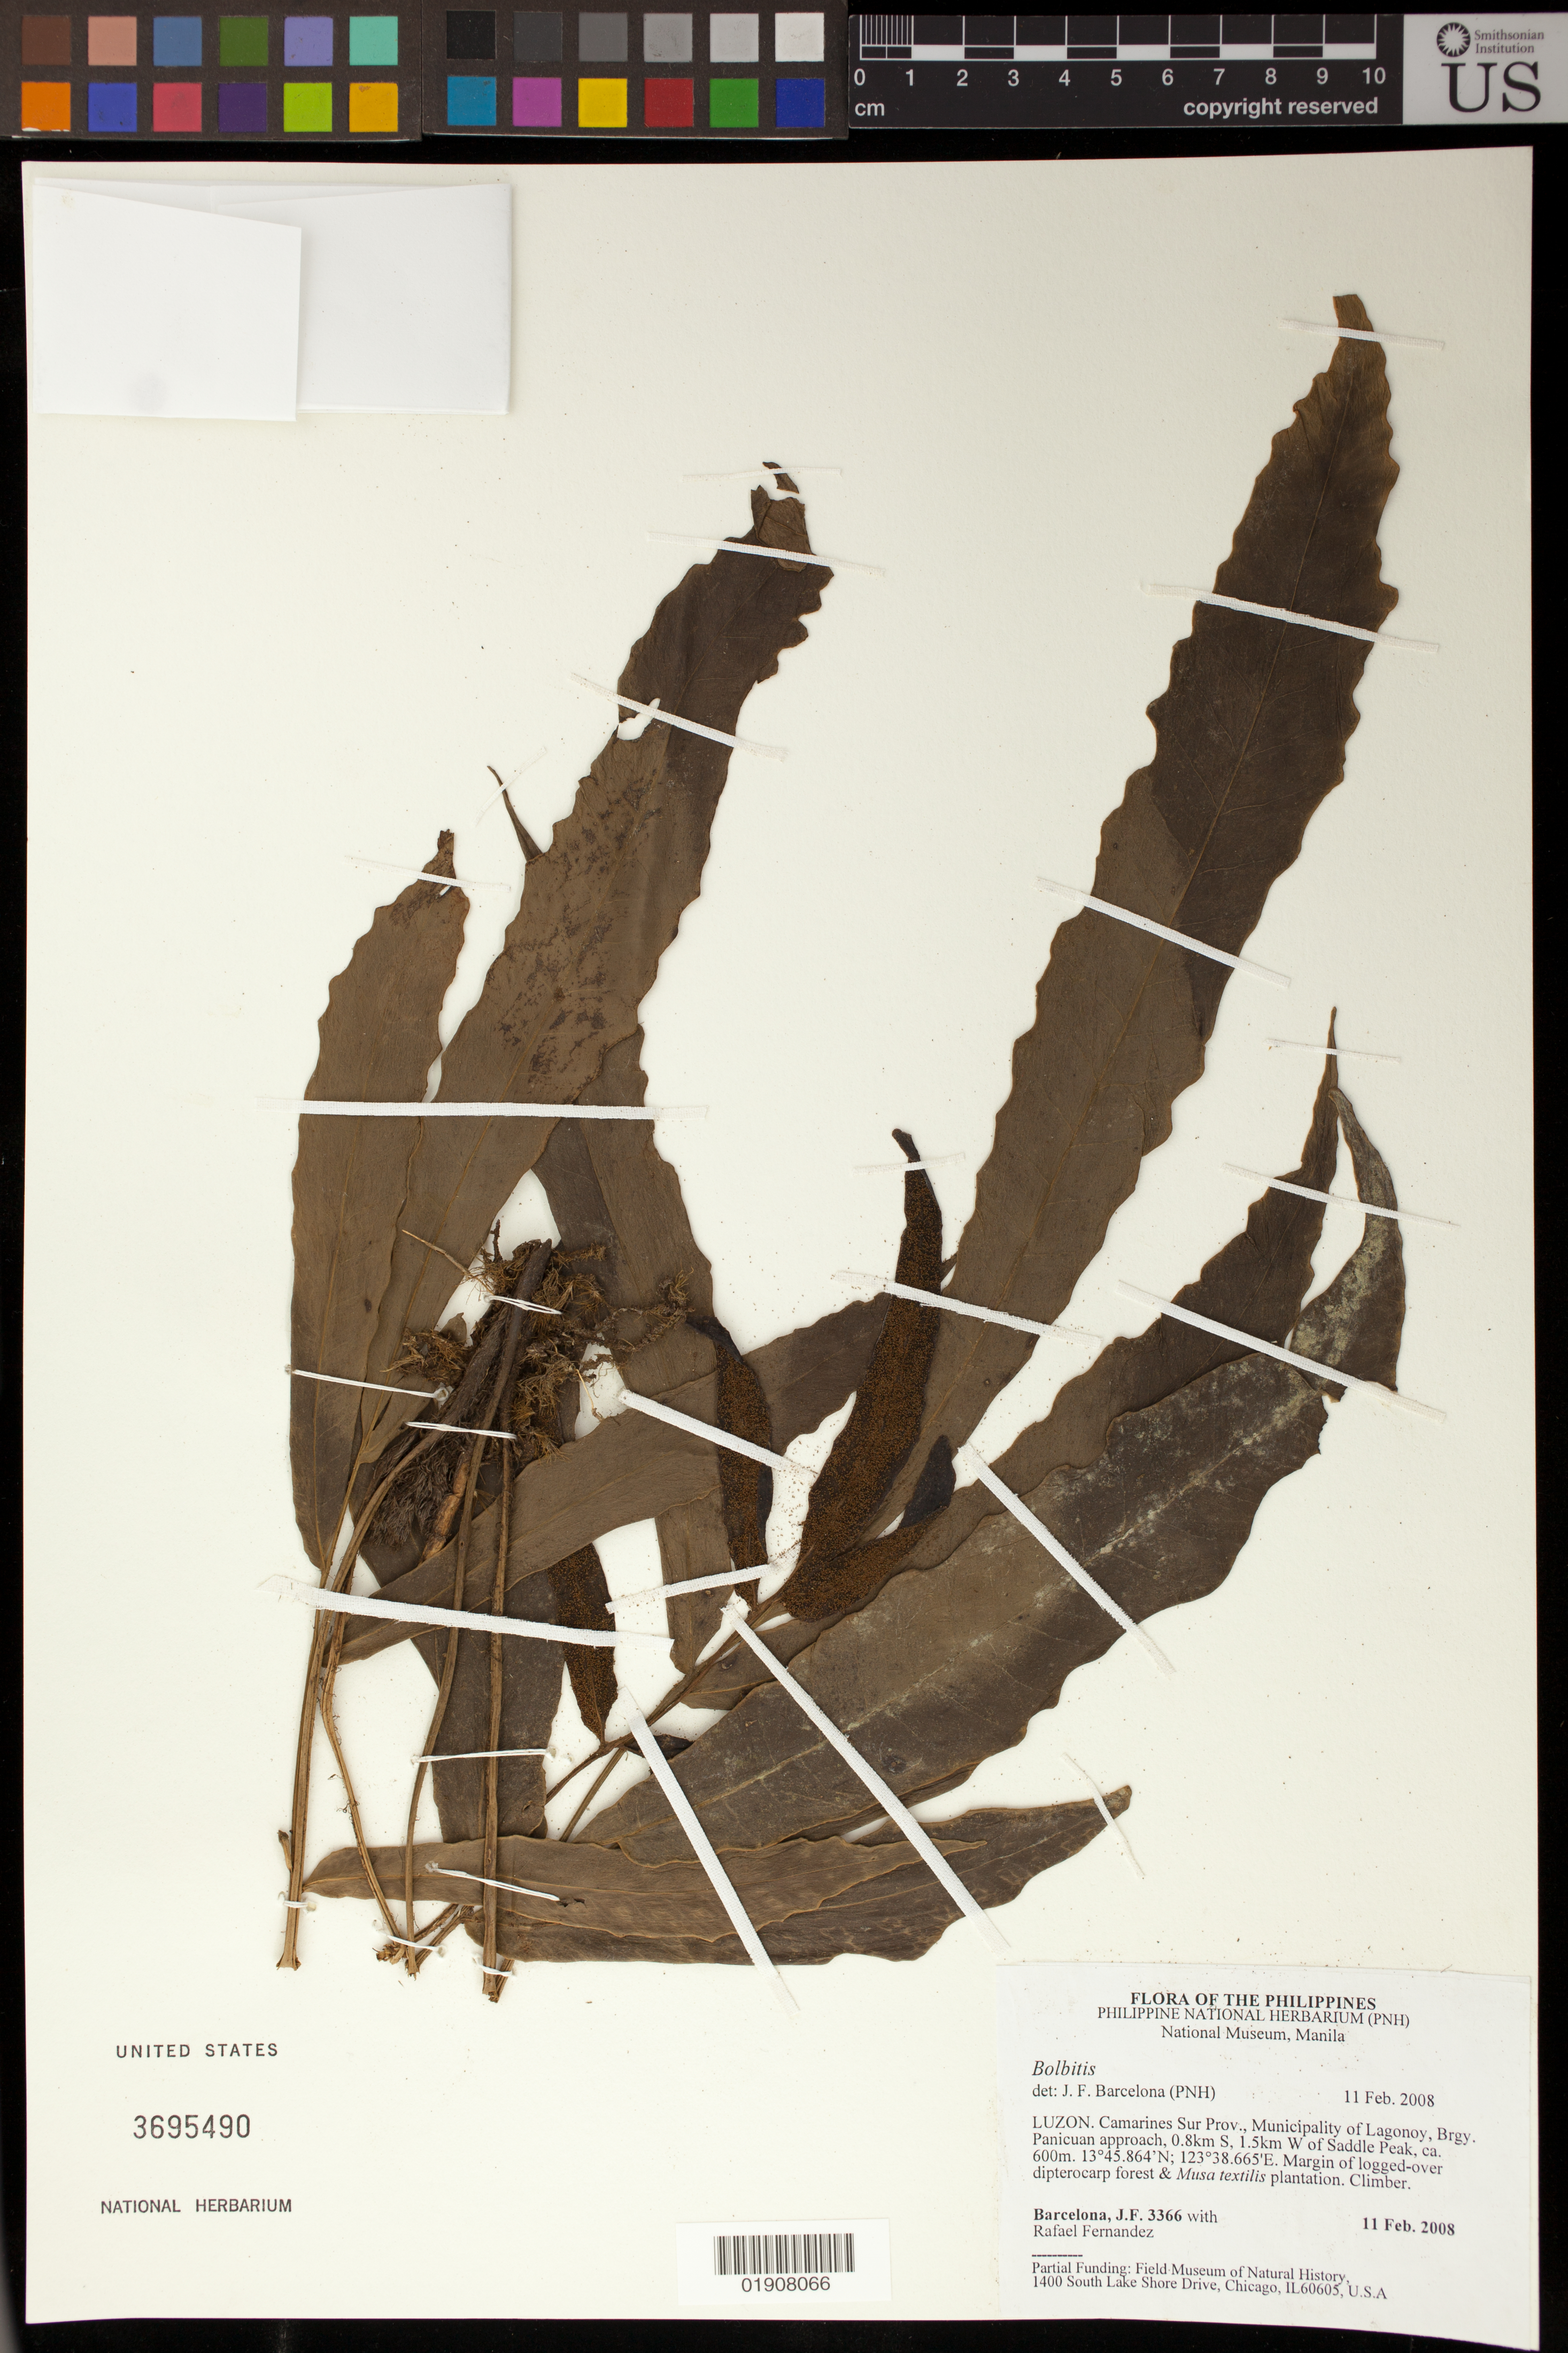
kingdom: Plantae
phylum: Tracheophyta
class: Polypodiopsida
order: Polypodiales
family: Dryopteridaceae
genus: Bolbitis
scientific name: Bolbitis sp.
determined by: Barcelona, J. F.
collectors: J. F. Barcelona & R. Fernandez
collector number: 3366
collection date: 2008-02-11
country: Philippines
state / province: Central Luzon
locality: Camarines Sur Prov., Municipality of Lagonoy, Brgy. Panicuan approach, 0.8km S, 1.5km W of Saddle Peak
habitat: Margin of logged-over dipterocarp forest.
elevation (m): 600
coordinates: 13 45.864 N, 123 38.665 E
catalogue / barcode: US 3695490